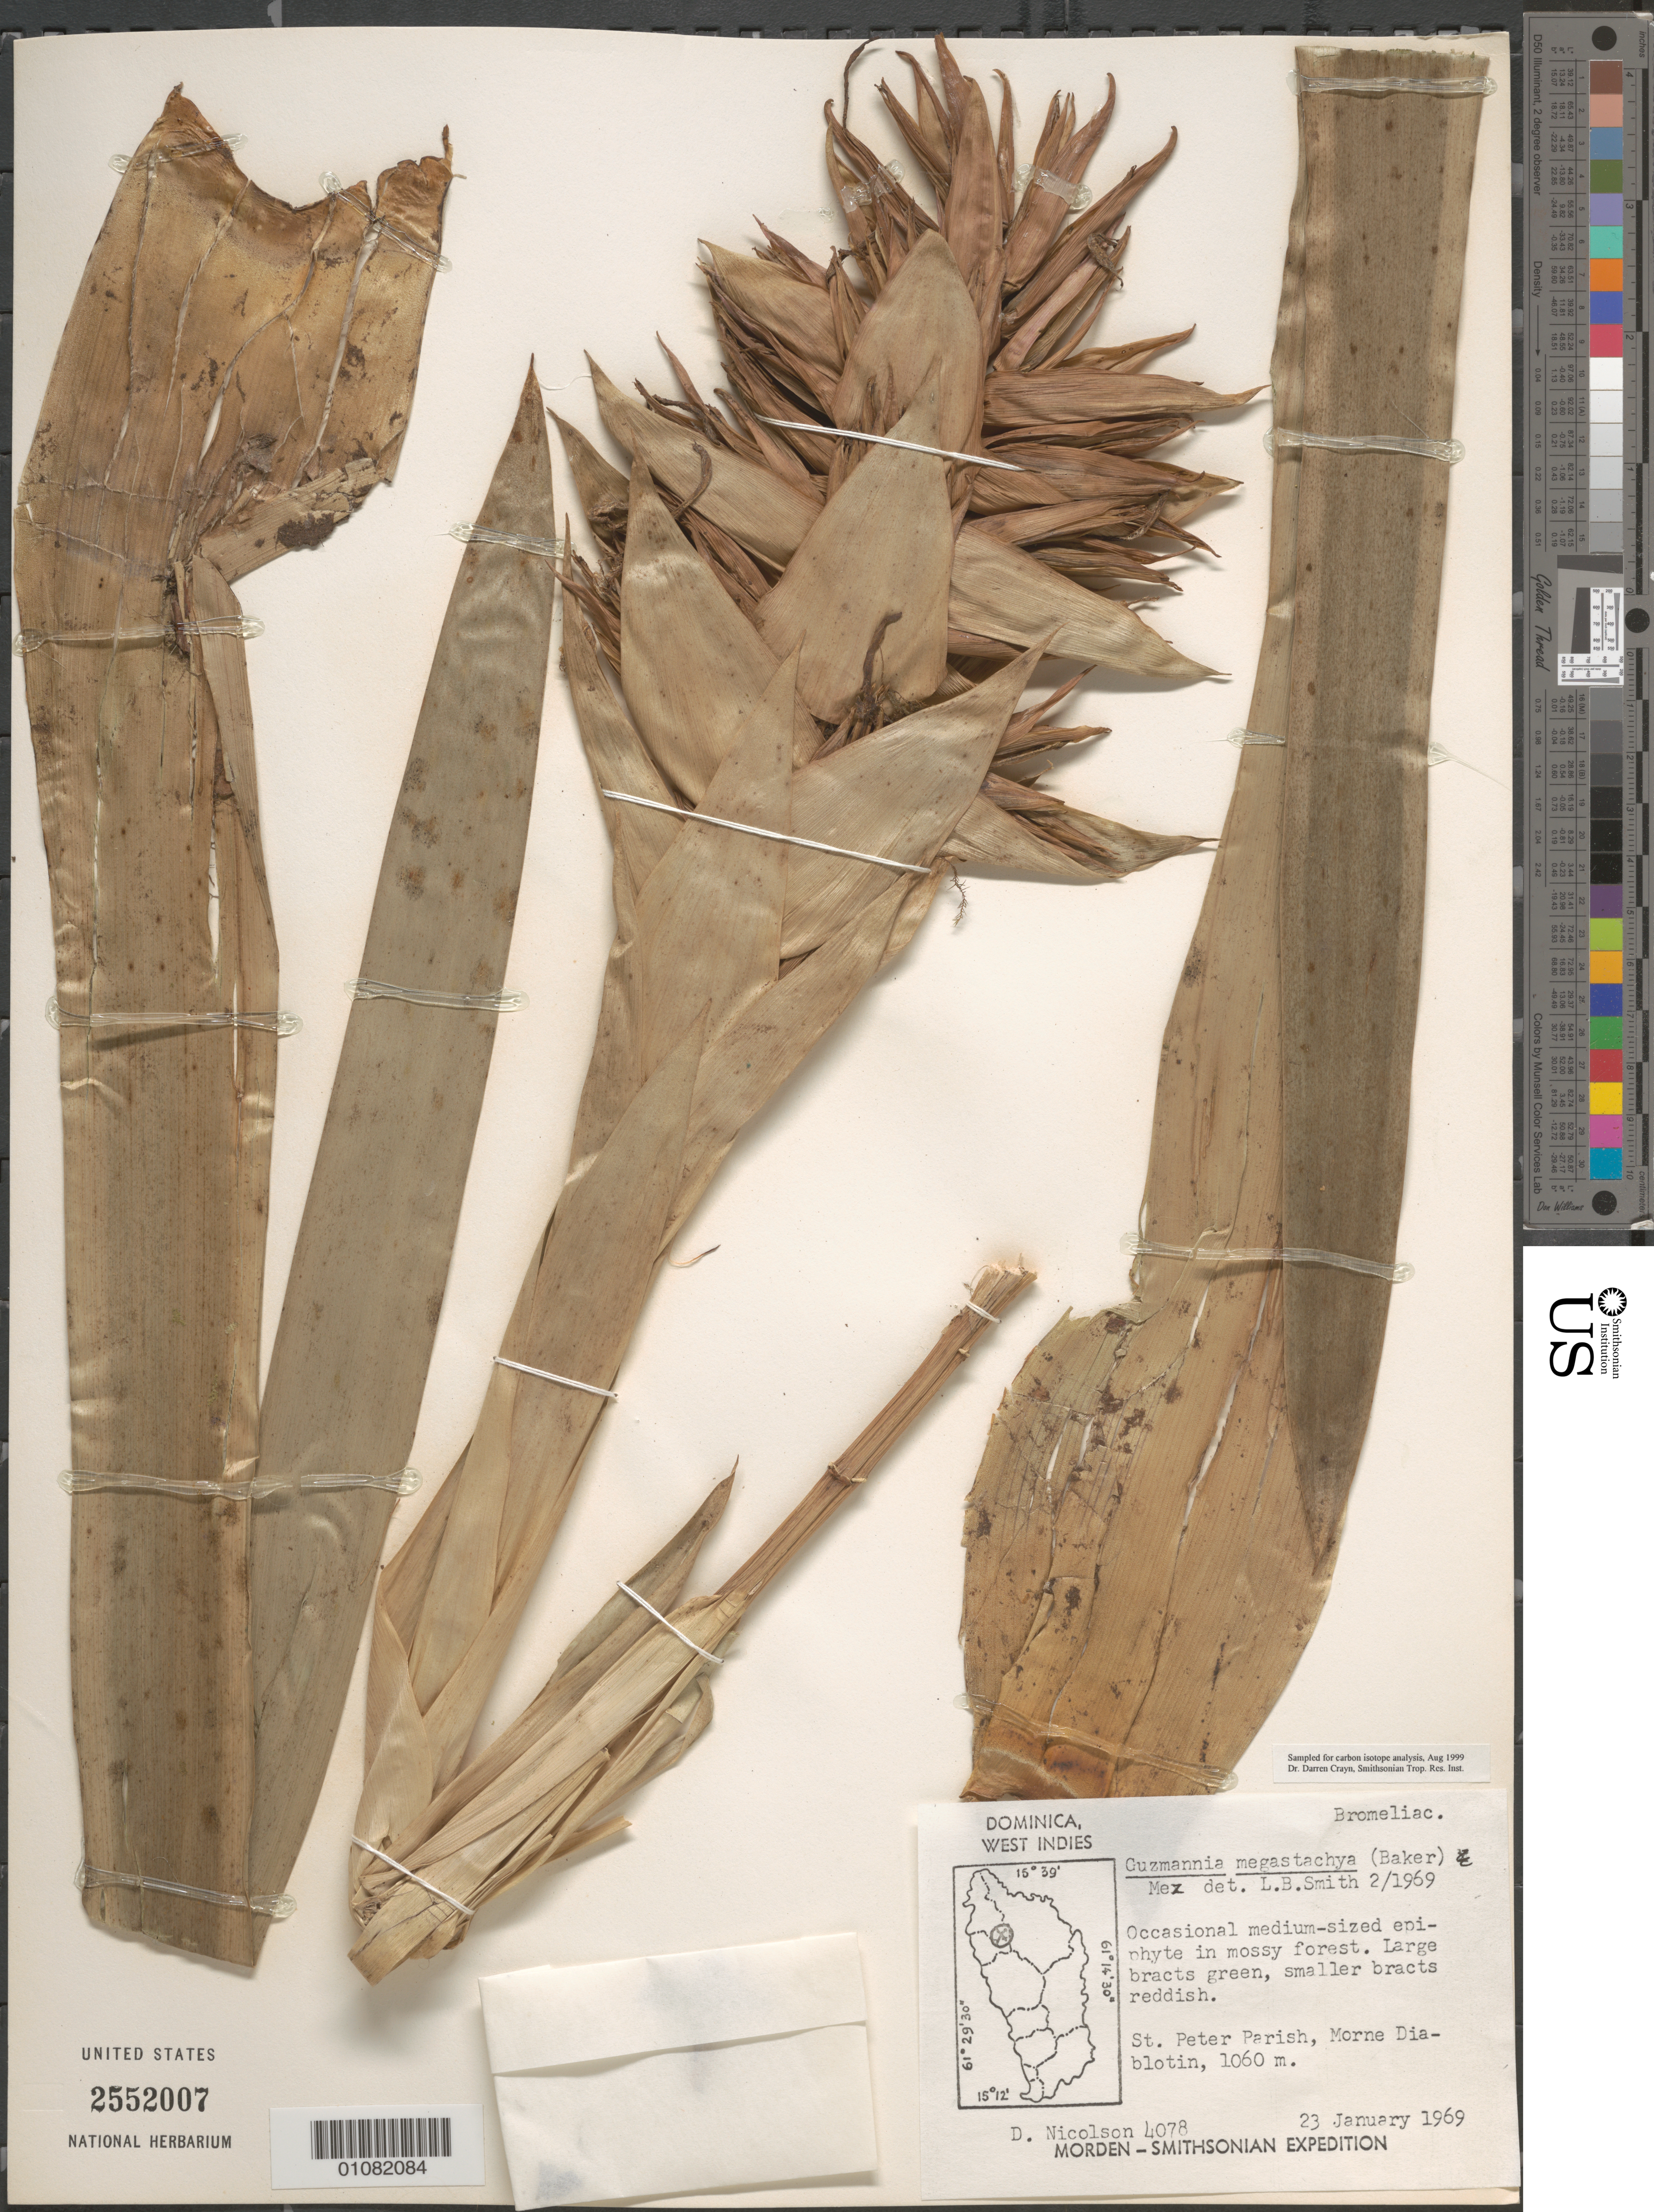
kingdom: Plantae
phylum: Tracheophyta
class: Liliopsida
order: Poales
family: Bromeliaceae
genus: Guzmania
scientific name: Guzmania megastachya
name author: (Baker) Mez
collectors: D. H. Nicolson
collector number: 4078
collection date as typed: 23 Jan 1969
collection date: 1969-01-23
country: Dominica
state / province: St. Peter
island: Dominica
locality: Morne Diablotin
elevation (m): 1060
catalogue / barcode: US 2552007